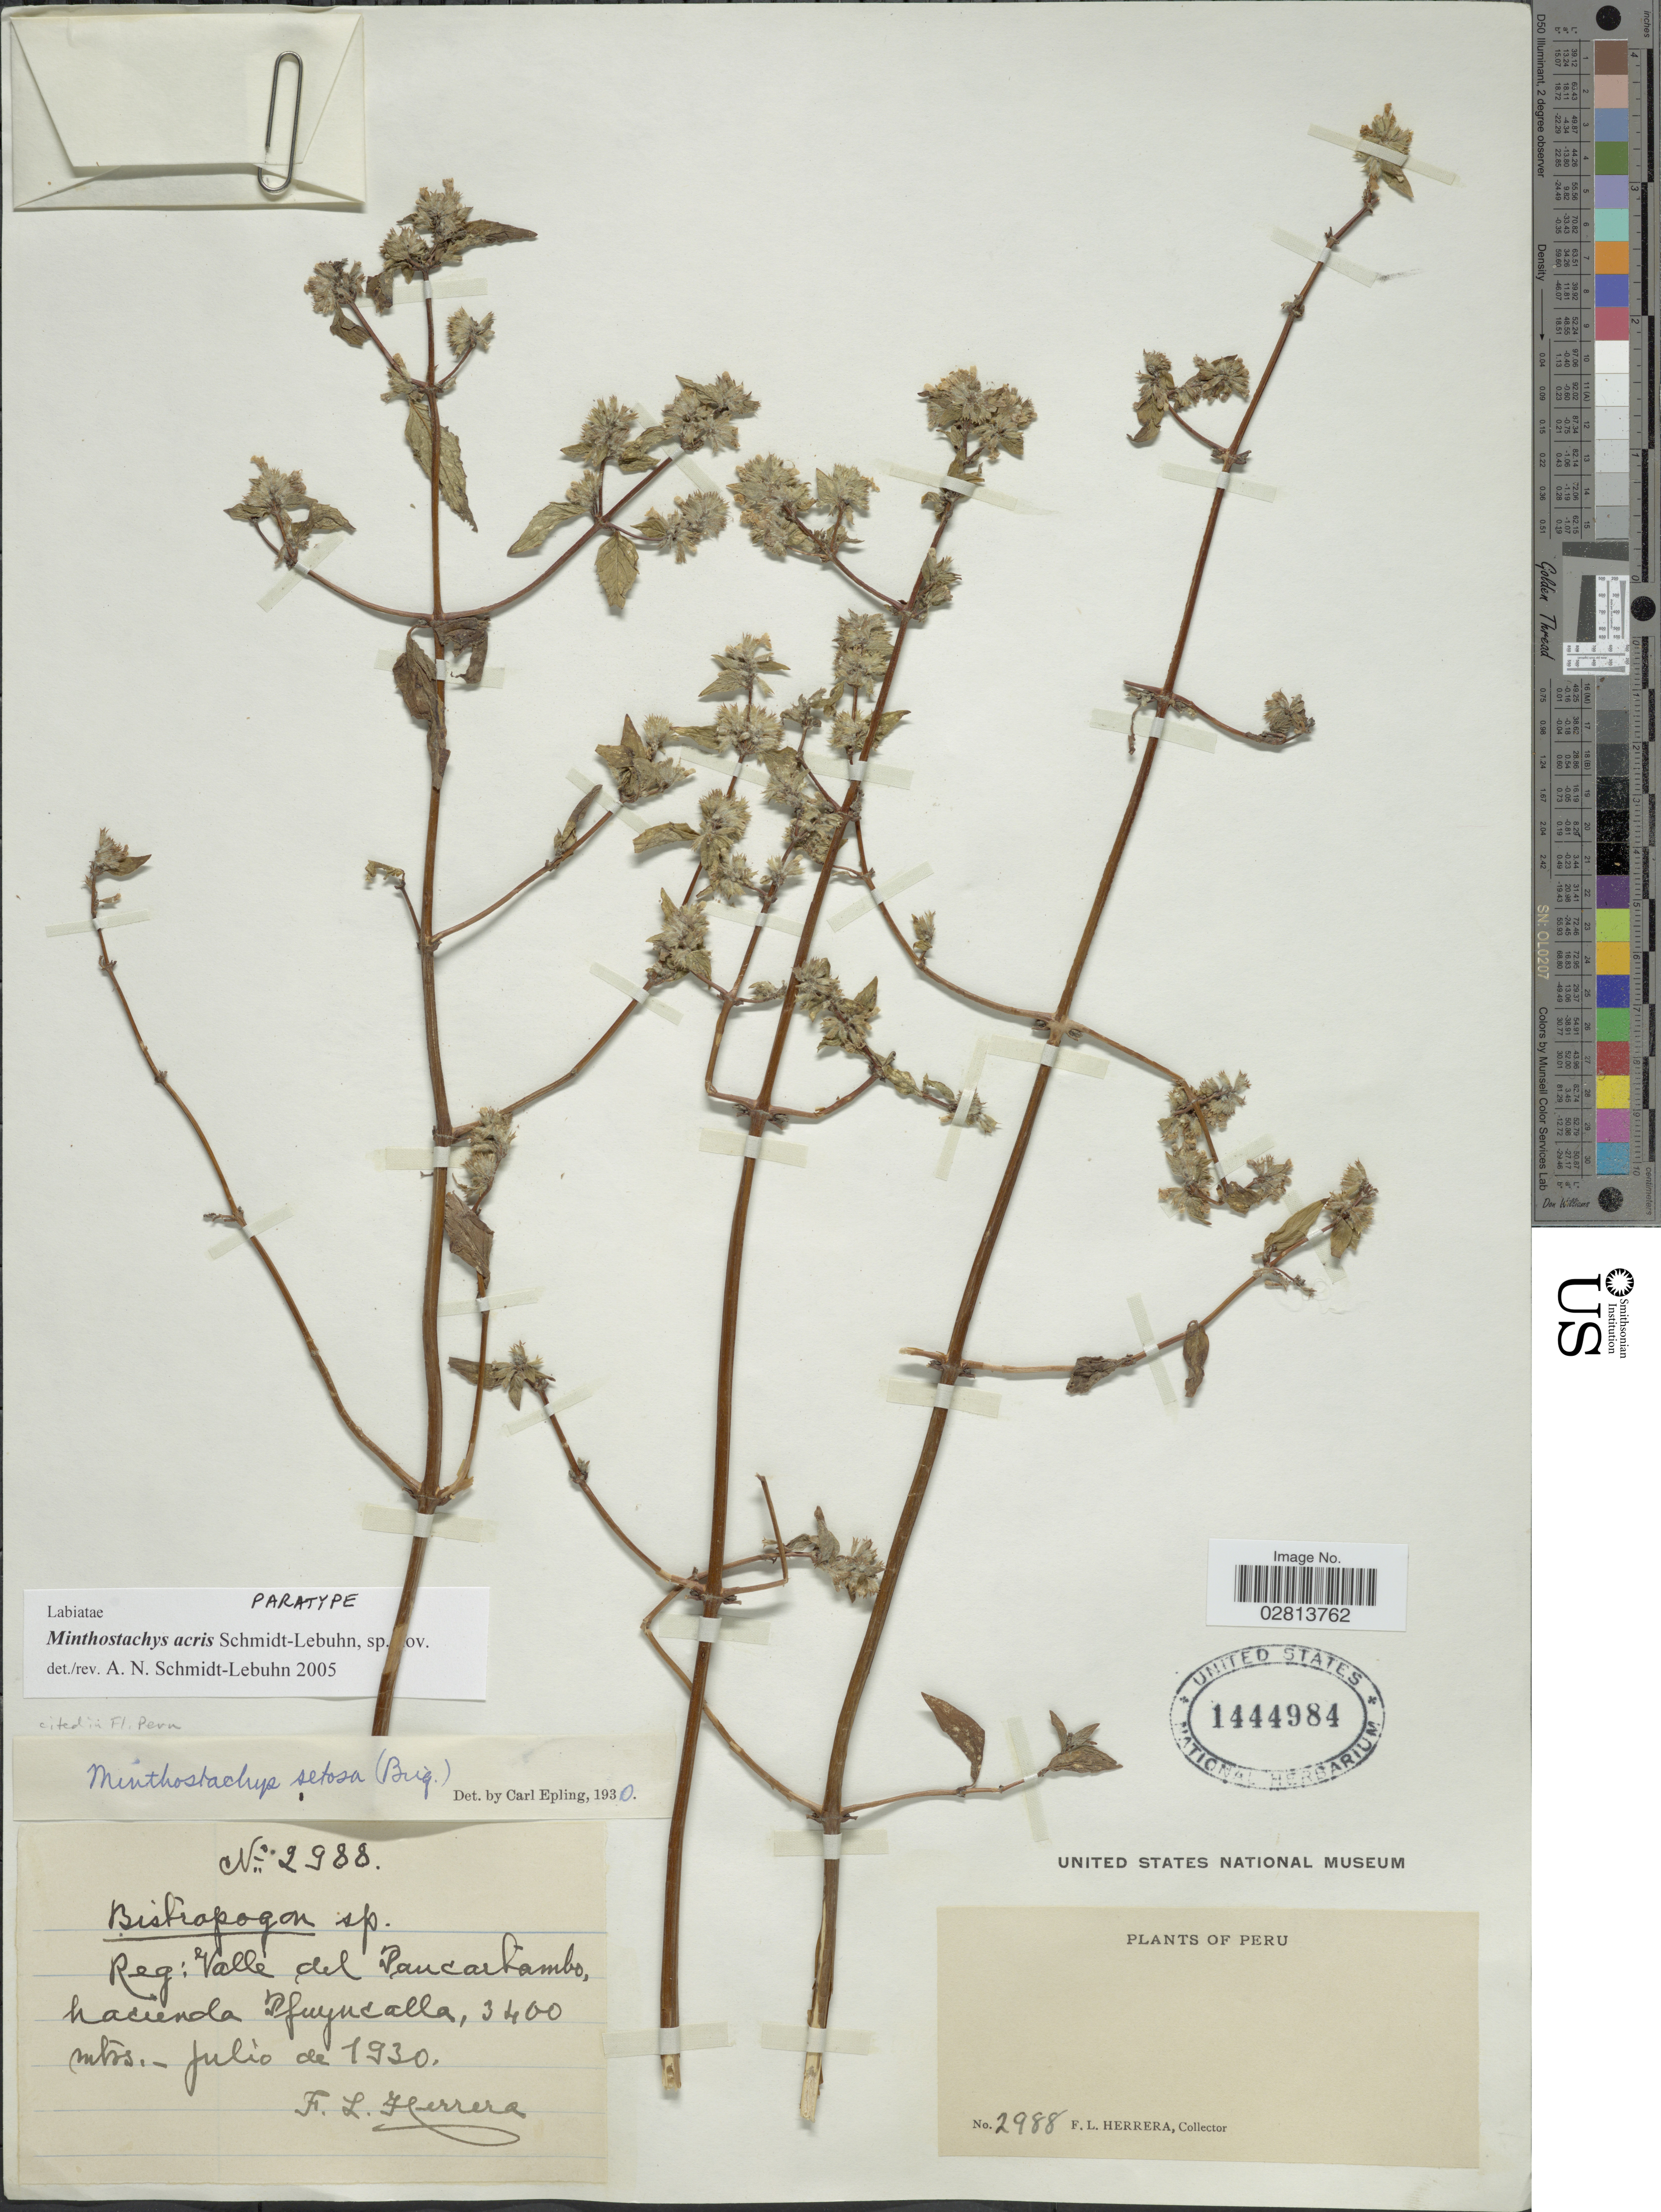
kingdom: Plantae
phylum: Tracheophyta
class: Magnoliopsida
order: Lamiales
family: Lamiaceae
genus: Minthostachys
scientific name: Minthostachys acris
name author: Schmidt-Leb.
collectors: F. L. Herrera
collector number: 2988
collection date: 1930-07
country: Peru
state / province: Cusco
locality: Valle del Paucartambo, hacienda Pfuyucalla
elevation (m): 3400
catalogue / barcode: US 1444984